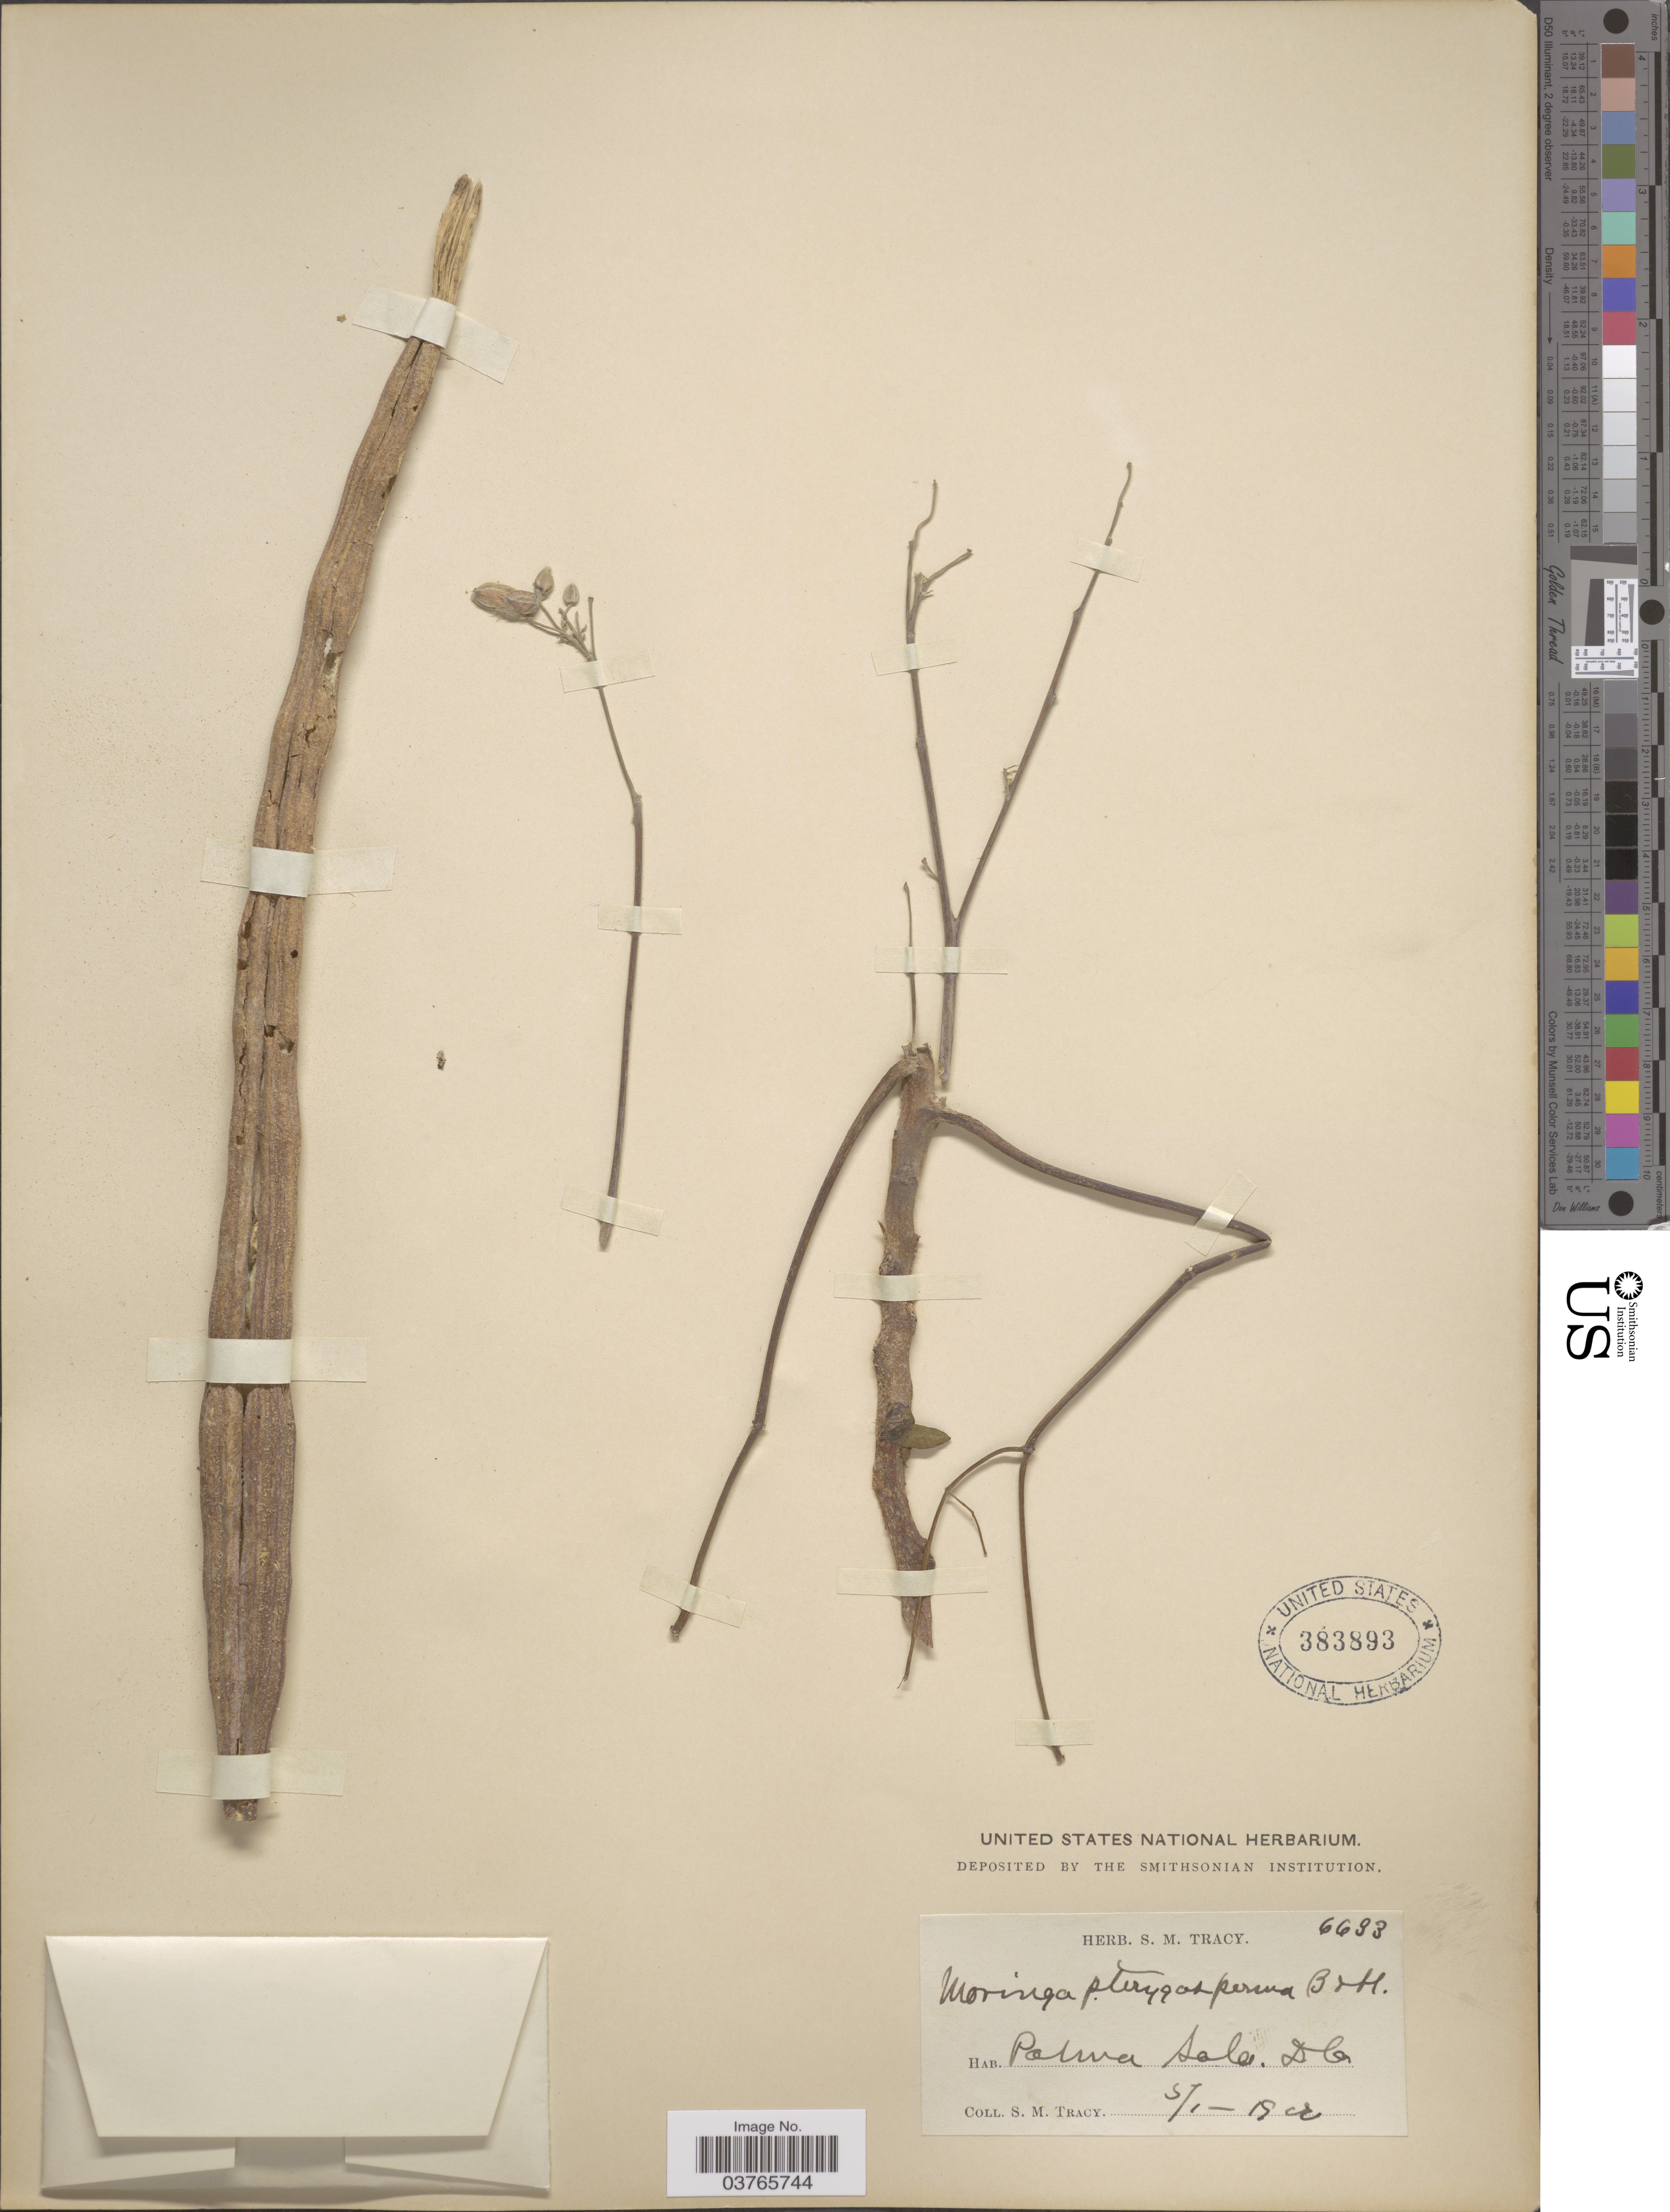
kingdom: Plantae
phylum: Tracheophyta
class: Magnoliopsida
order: Brassicales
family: Moringaceae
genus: Moringa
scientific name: Moringa oleifera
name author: Lam.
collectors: S. M. Tracy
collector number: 6693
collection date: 1900-01-05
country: United States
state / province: Florida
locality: Palma Sola.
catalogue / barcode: US 383893